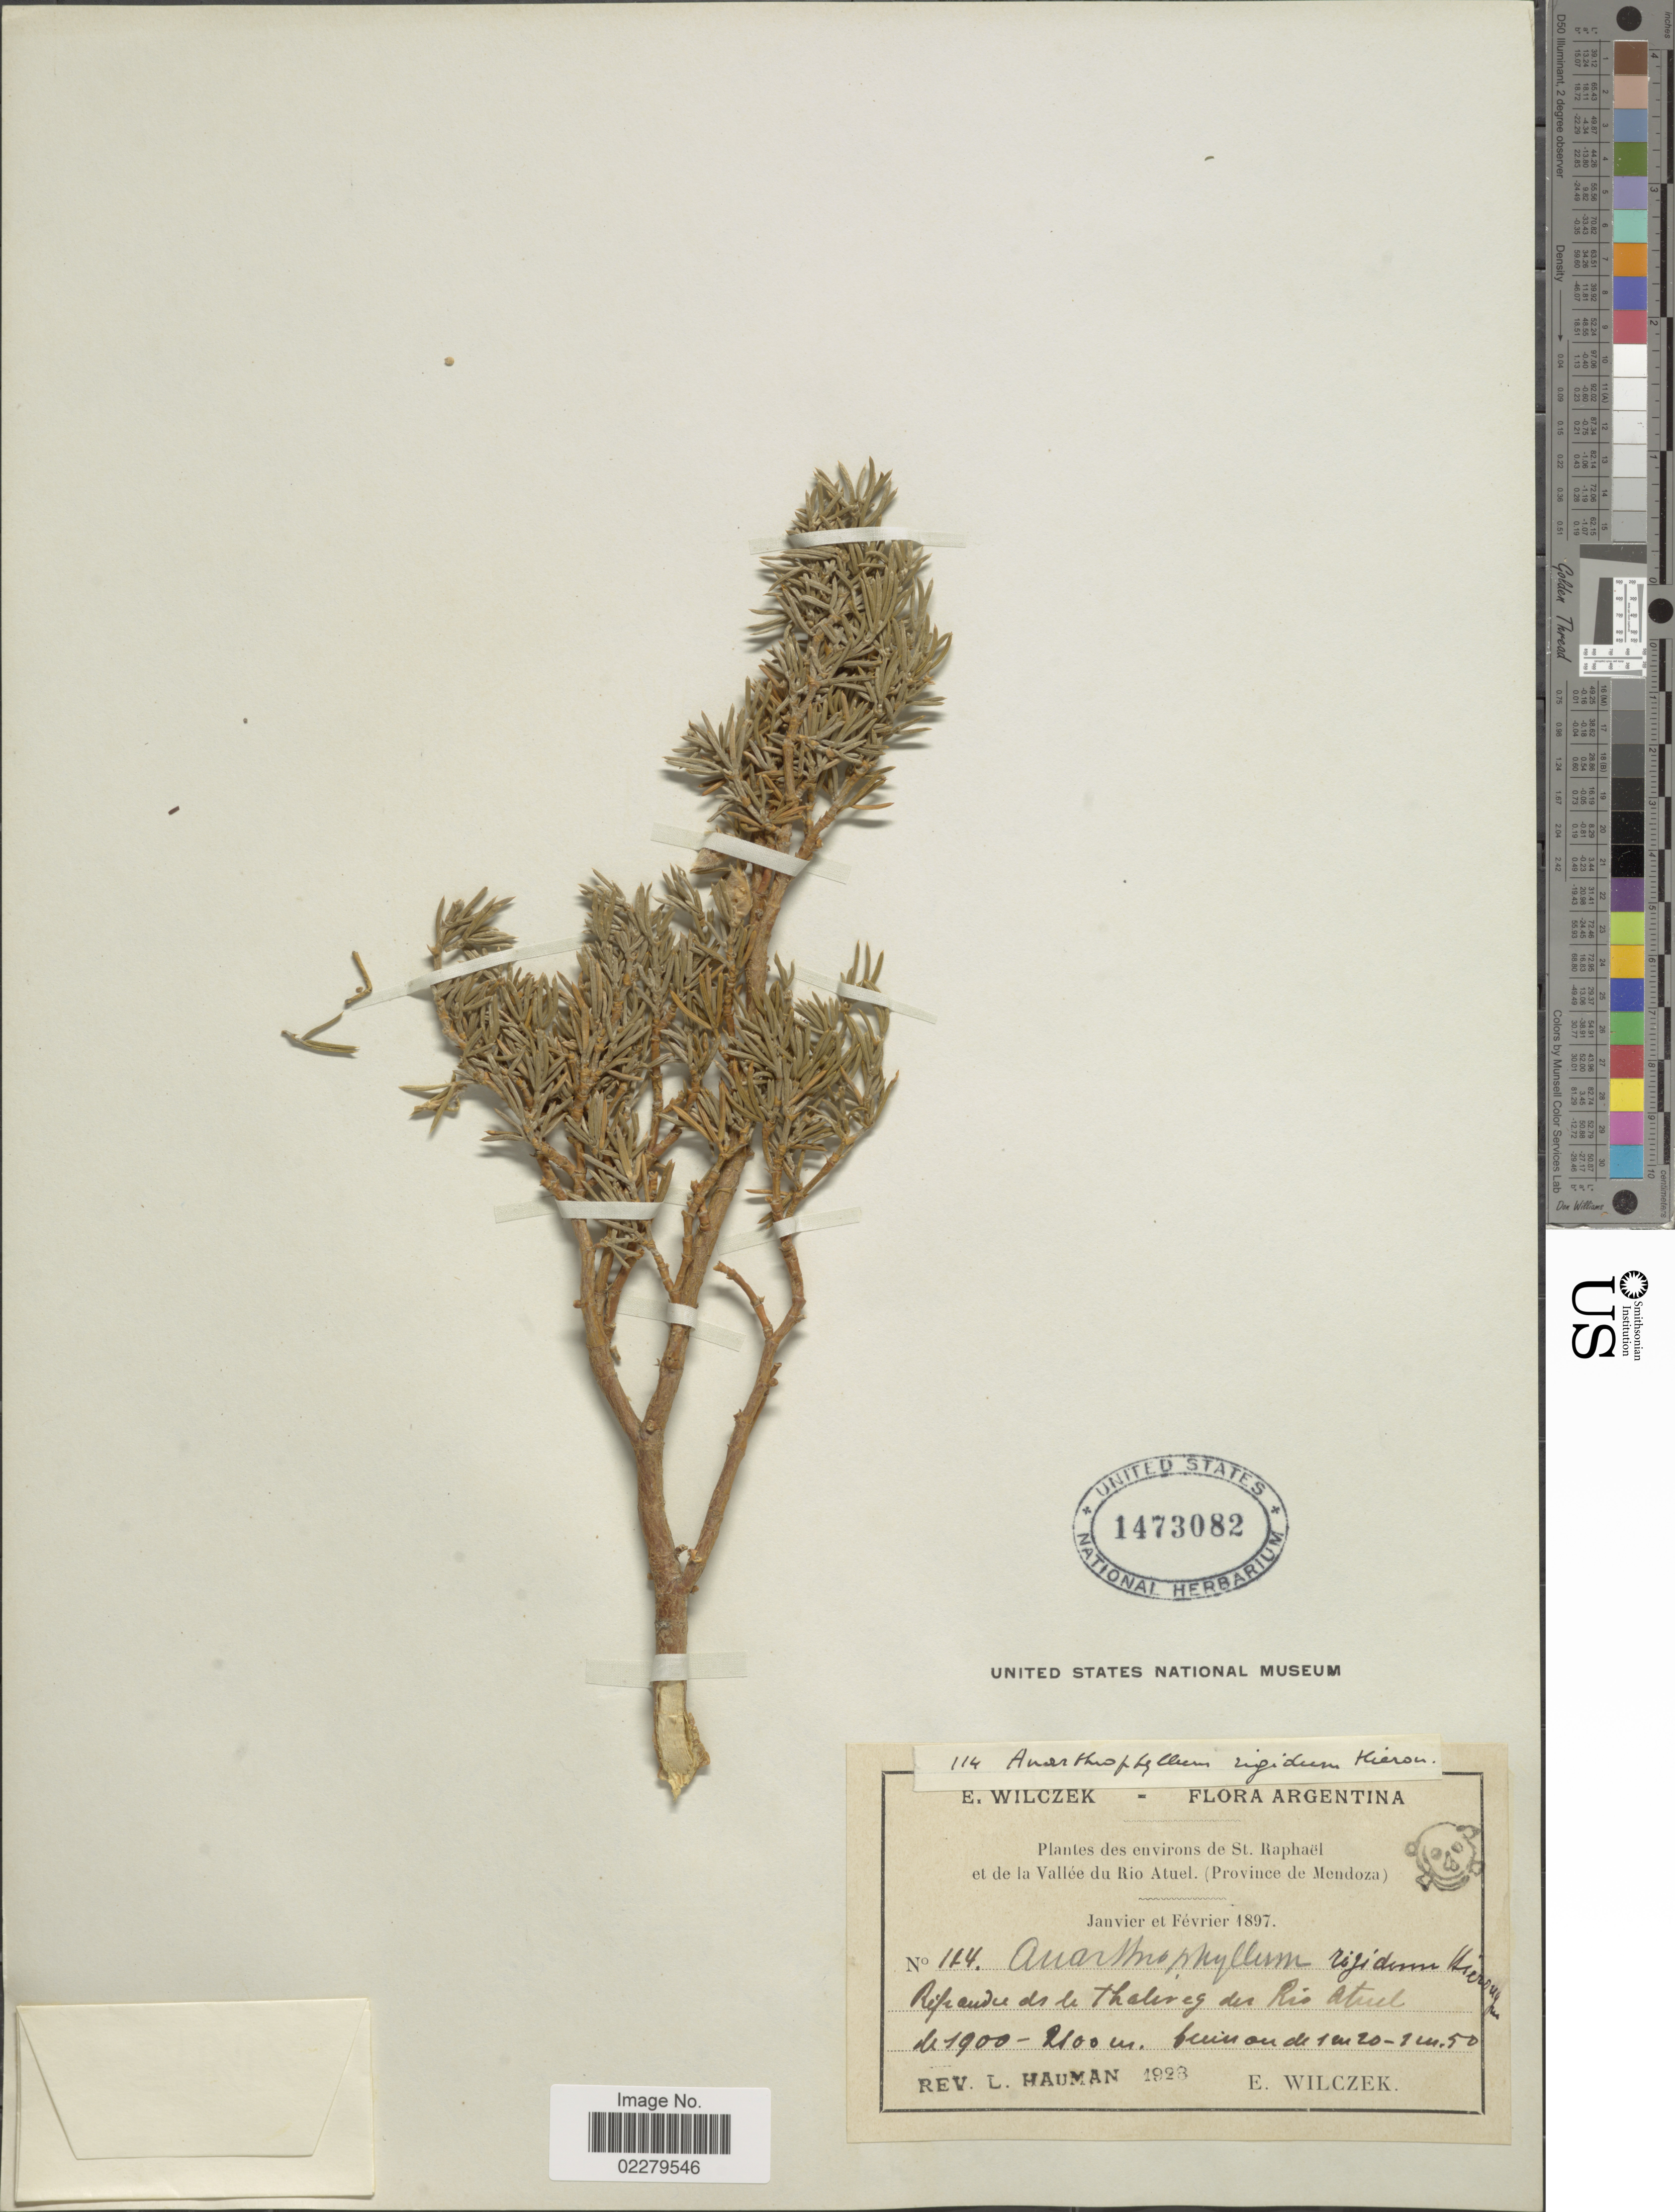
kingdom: Plantae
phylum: Tracheophyta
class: Magnoliopsida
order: Fabales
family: Fabaceae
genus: Anarthrophyllum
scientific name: Anarthrophyllum rigidum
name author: (Hook. & Arn.) Hieron.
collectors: E. Wilczek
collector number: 124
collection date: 1897-01/1897-02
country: Argentina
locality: Environs de St. Raphael et de la Vallee du Rio Atuel (Province de Mendoza); Rifrandie de le thalireg des Rio Atuel [interpreted]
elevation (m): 1900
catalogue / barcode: US 1473082